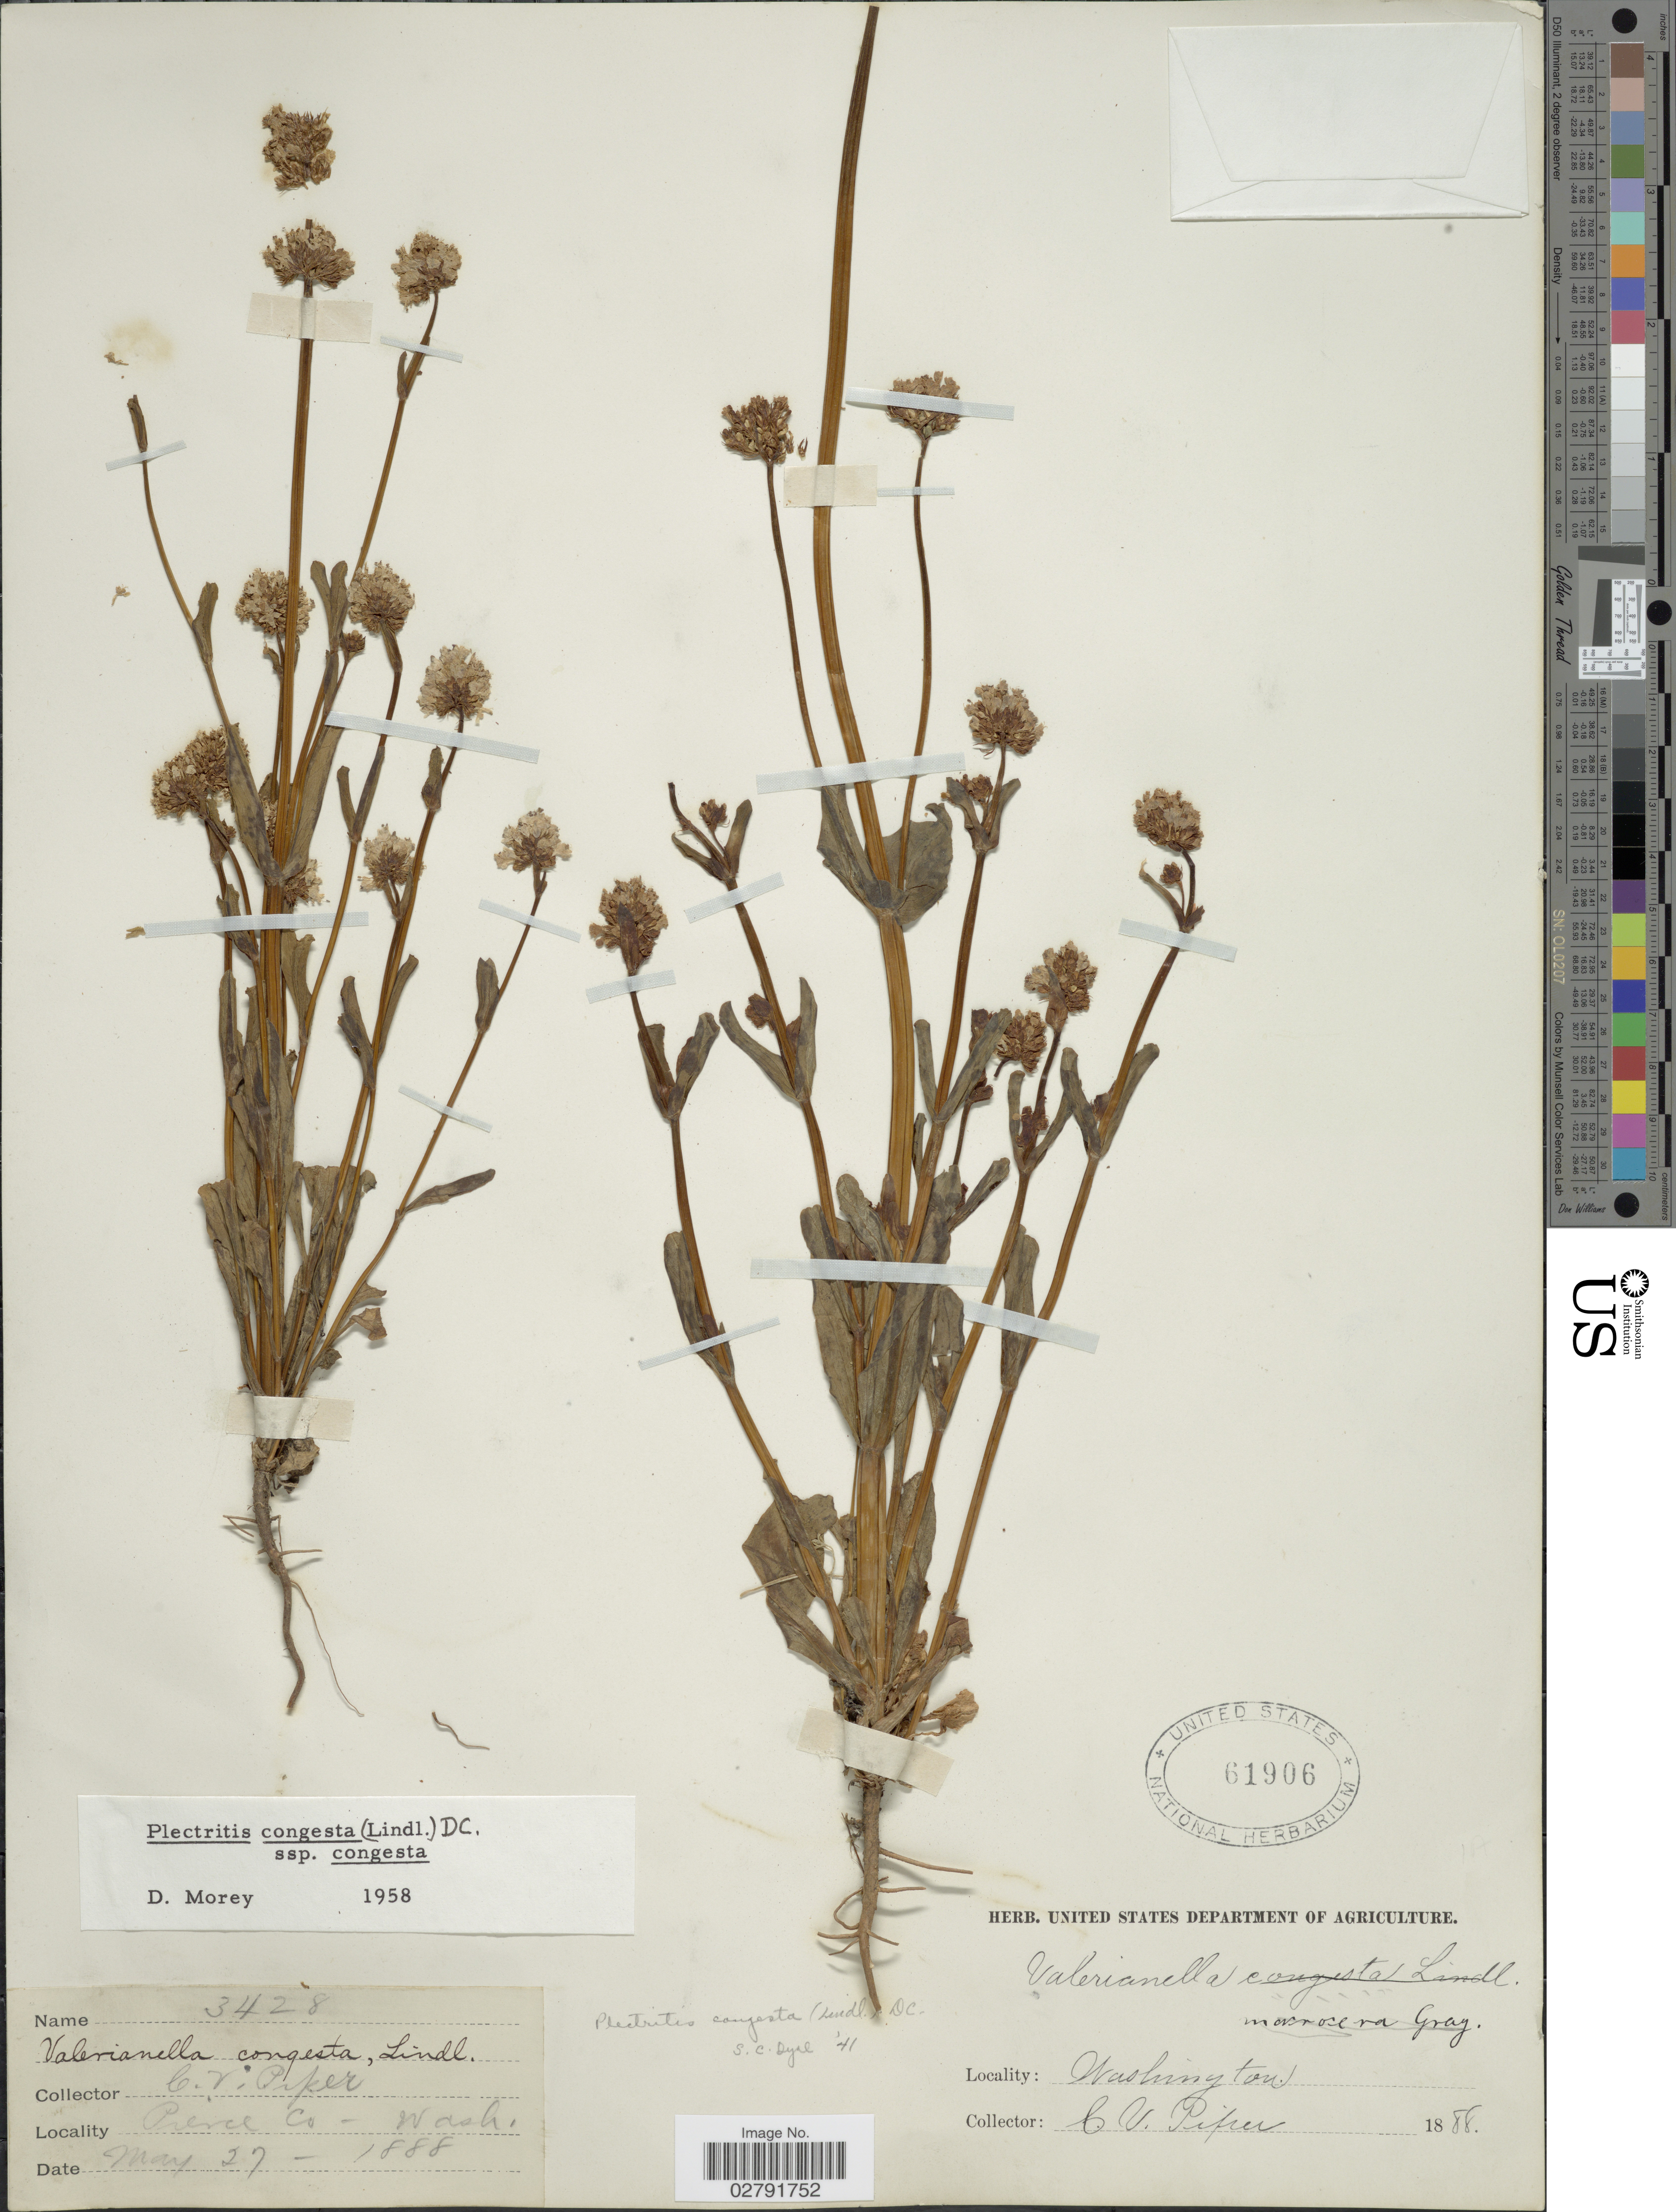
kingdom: Plantae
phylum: Tracheophyta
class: Magnoliopsida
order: Dipsacales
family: Caprifoliaceae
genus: Plectritis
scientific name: Plectritis congesta subsp. congesta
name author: (Lindl.) DC.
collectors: C. V. Piper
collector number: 3428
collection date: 1888-05-27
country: United States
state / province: Washington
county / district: Pierce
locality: Pierce Co.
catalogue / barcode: US 61906